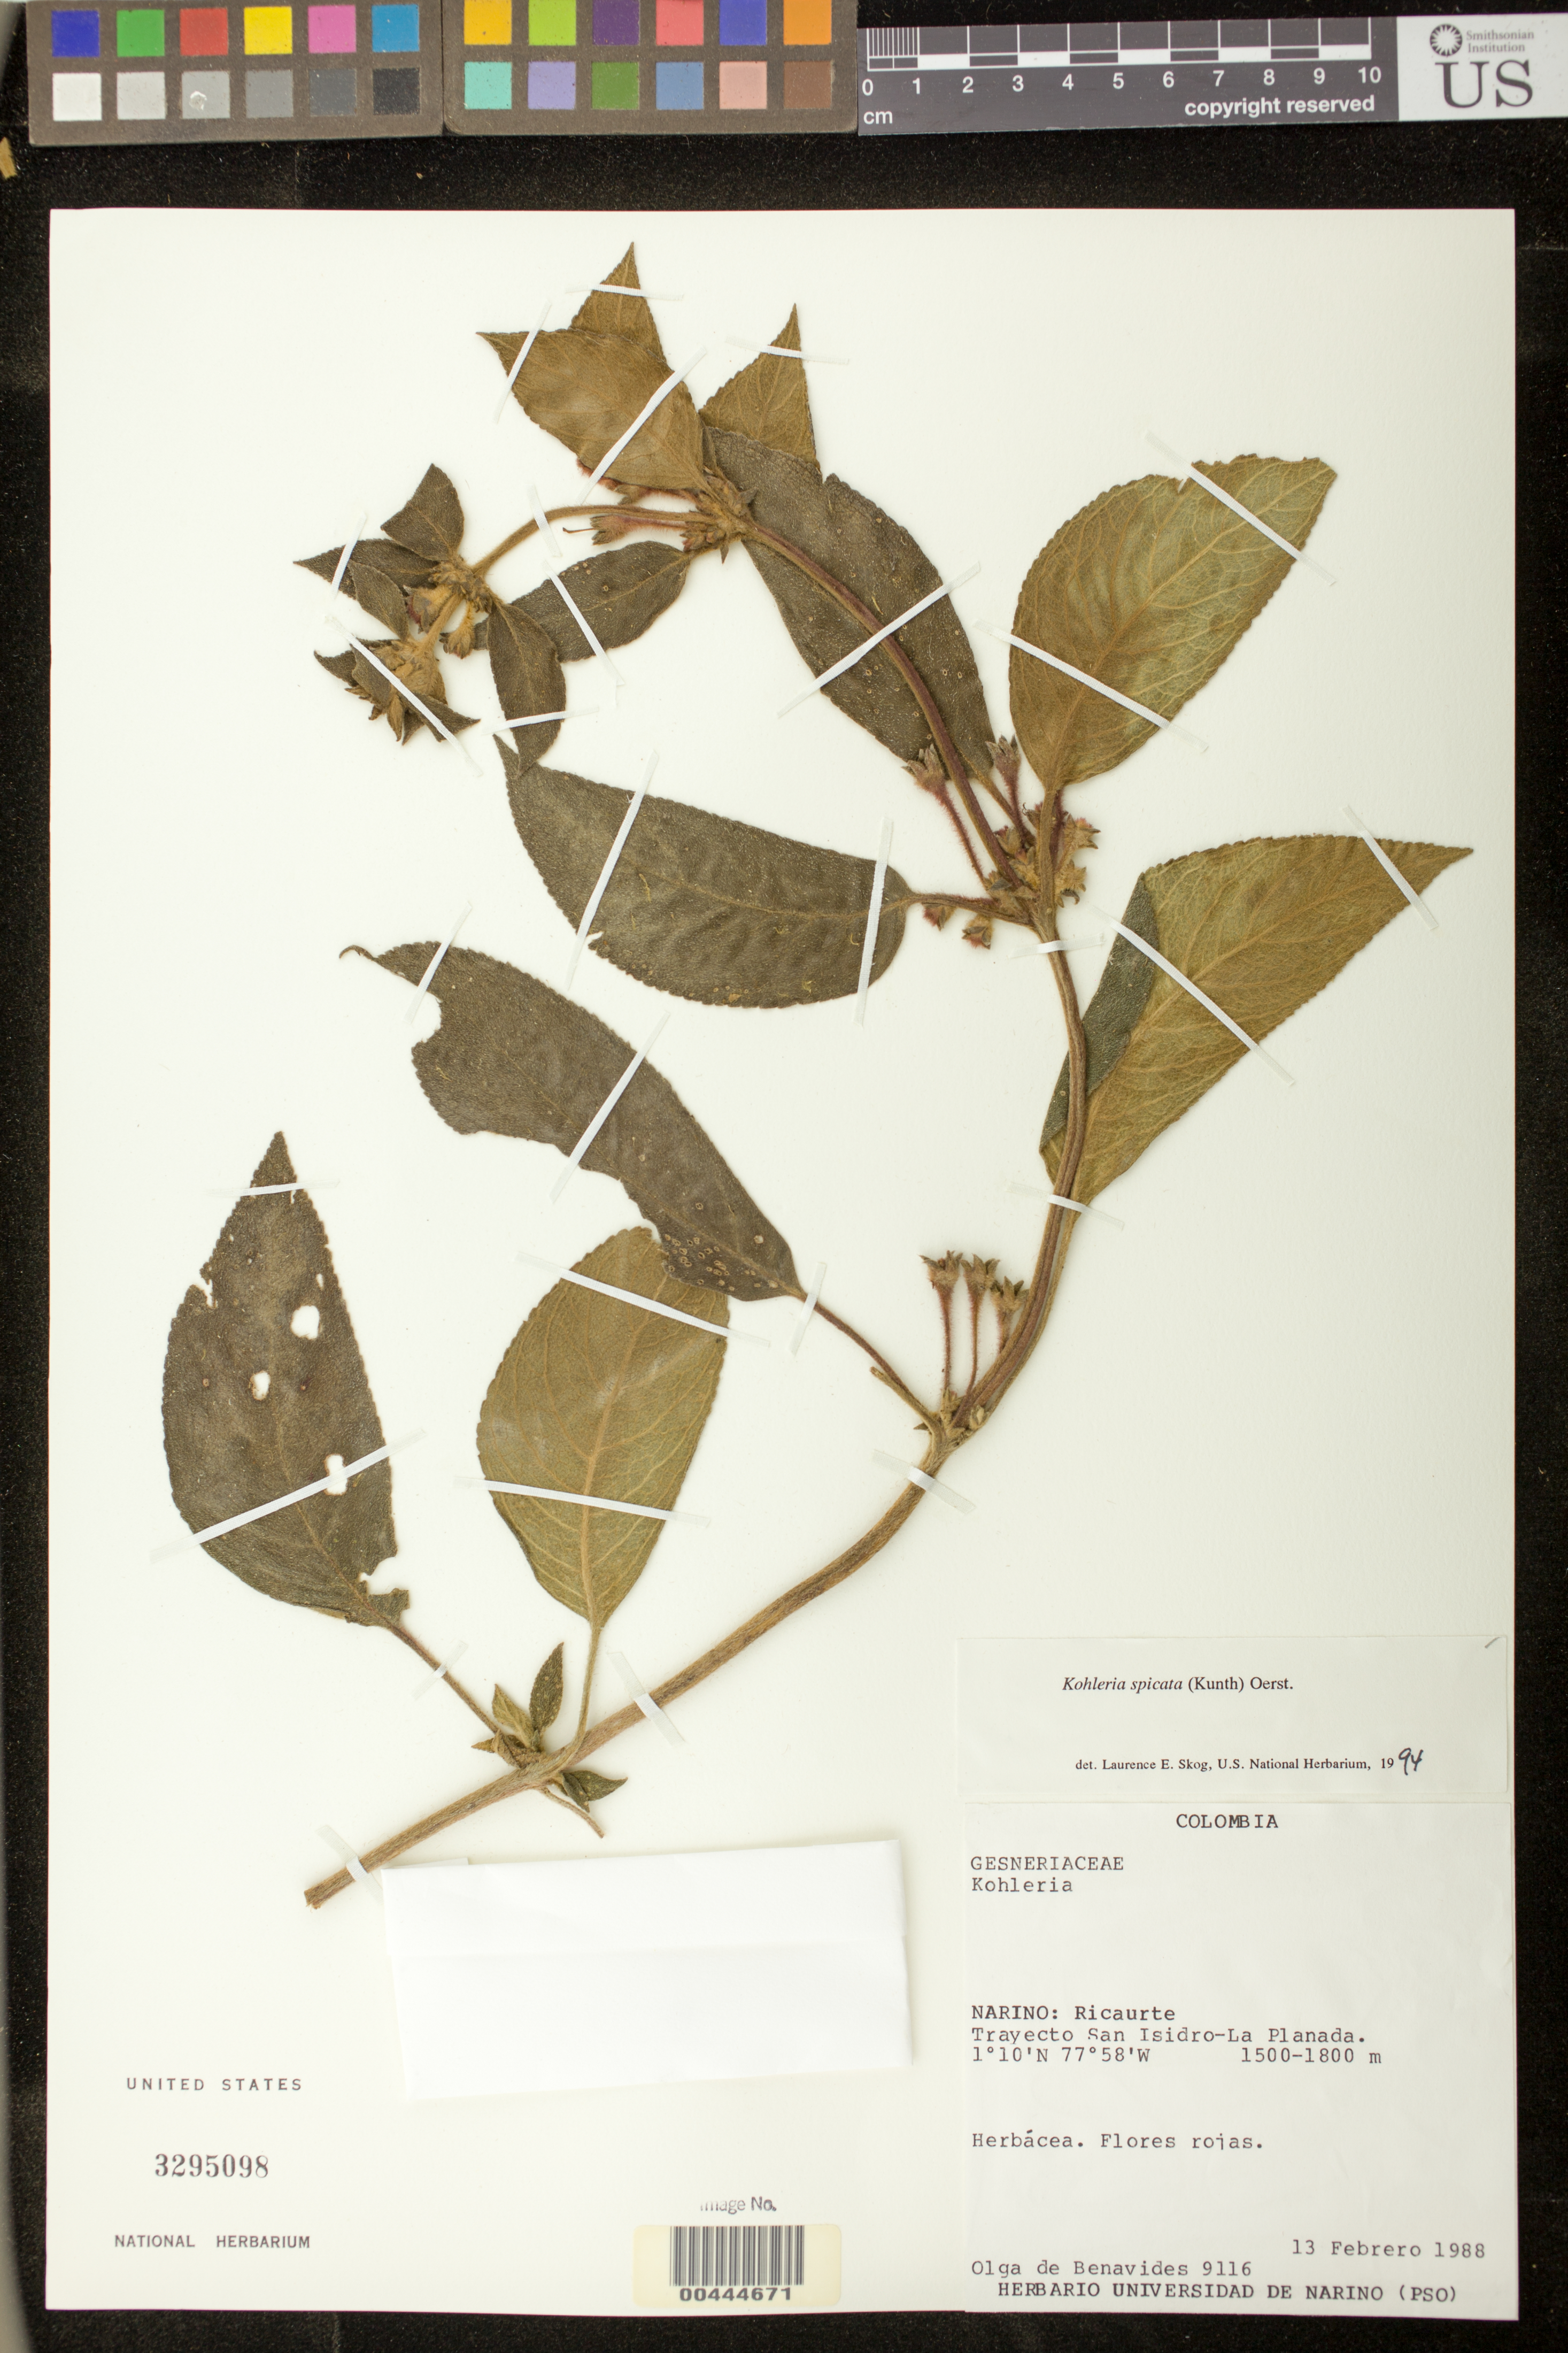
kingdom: Plantae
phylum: Tracheophyta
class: Magnoliopsida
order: Lamiales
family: Gesneriaceae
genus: Kohleria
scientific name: Kohleria spicata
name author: (Kunth) Oerst.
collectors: Olga S. de Benavides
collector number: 9116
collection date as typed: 13 Feb 1988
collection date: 1988-02-13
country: Colombia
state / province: Nariño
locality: Ricaurte mun., Trayecto san isidro-la planada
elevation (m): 1500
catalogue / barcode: US 3295098